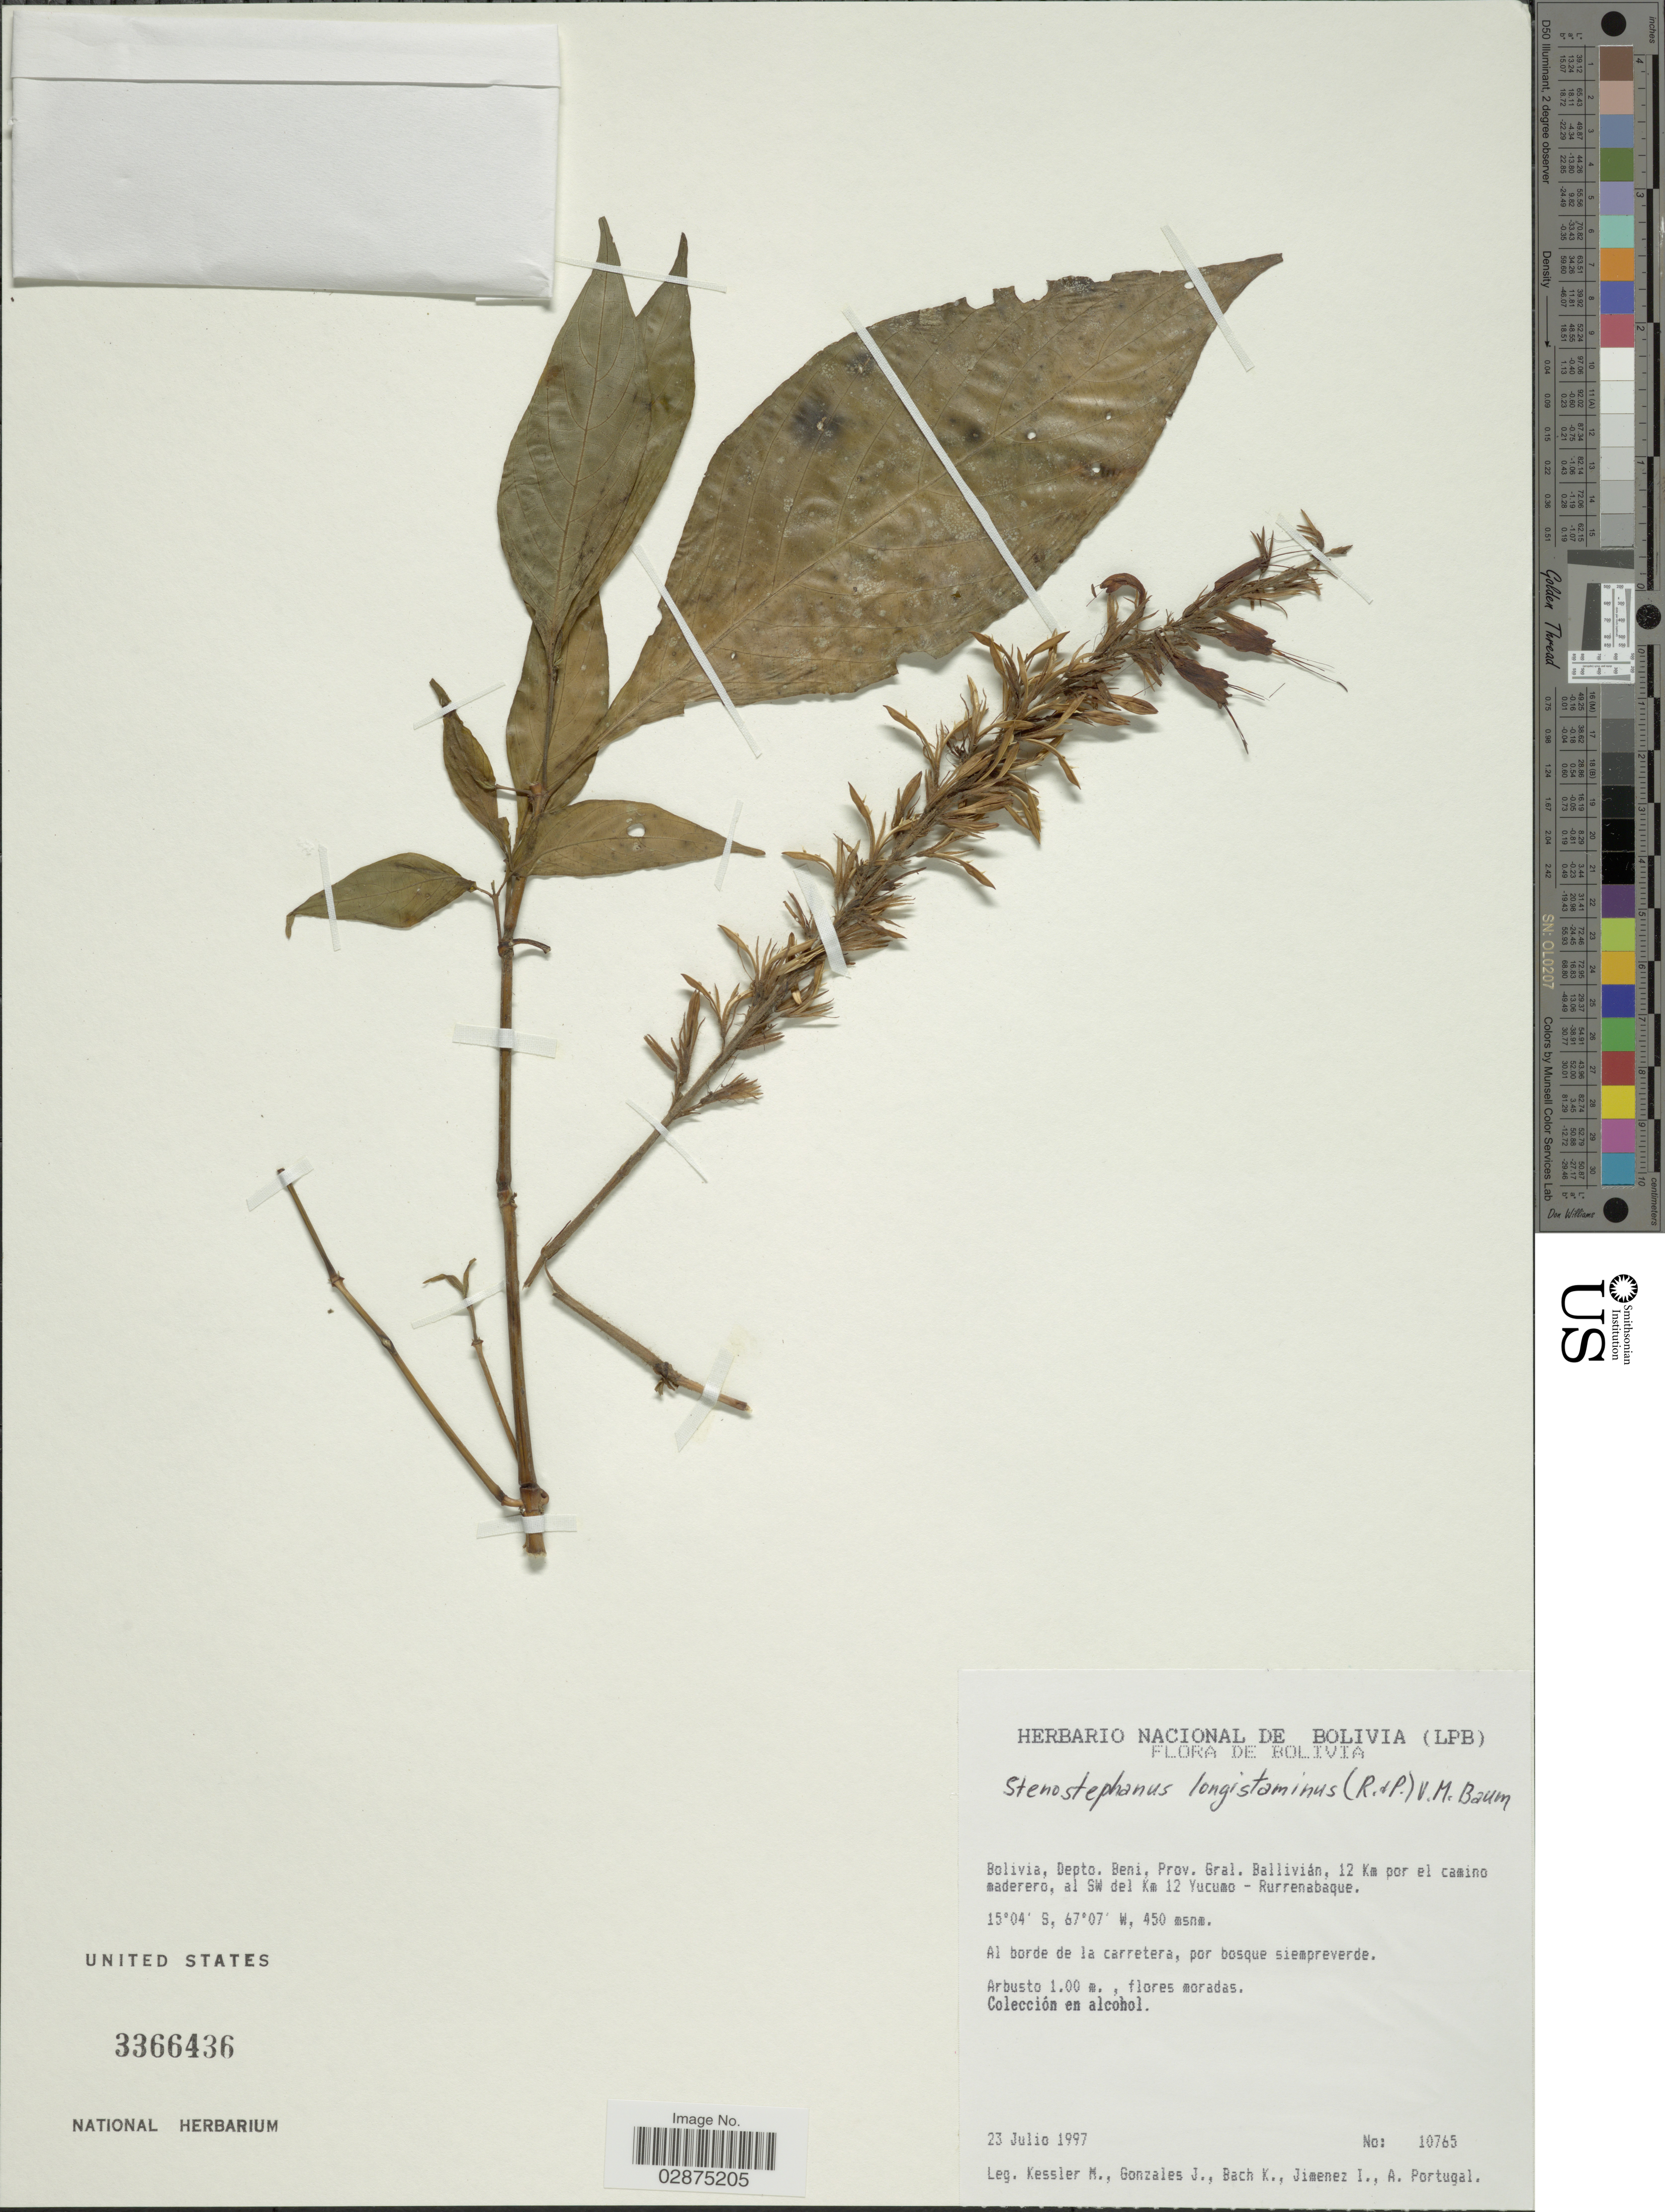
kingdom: Plantae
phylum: Tracheophyta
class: Magnoliopsida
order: Lamiales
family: Acanthaceae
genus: Stenostephanus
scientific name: Stenostephanus lyman-smithii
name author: Wassh.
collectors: M. Kessler, J. Gonzales, K. Bach, I. Jimenez & A. Portugal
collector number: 10765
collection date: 1997-07-23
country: Bolivia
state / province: Beni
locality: Depto. Beni, Prov. Gral. Ballivián, 12 Km por el camino maderero, al Sw del Km 12 Yucumo - Rurrenabaque.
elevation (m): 450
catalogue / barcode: US 3366436